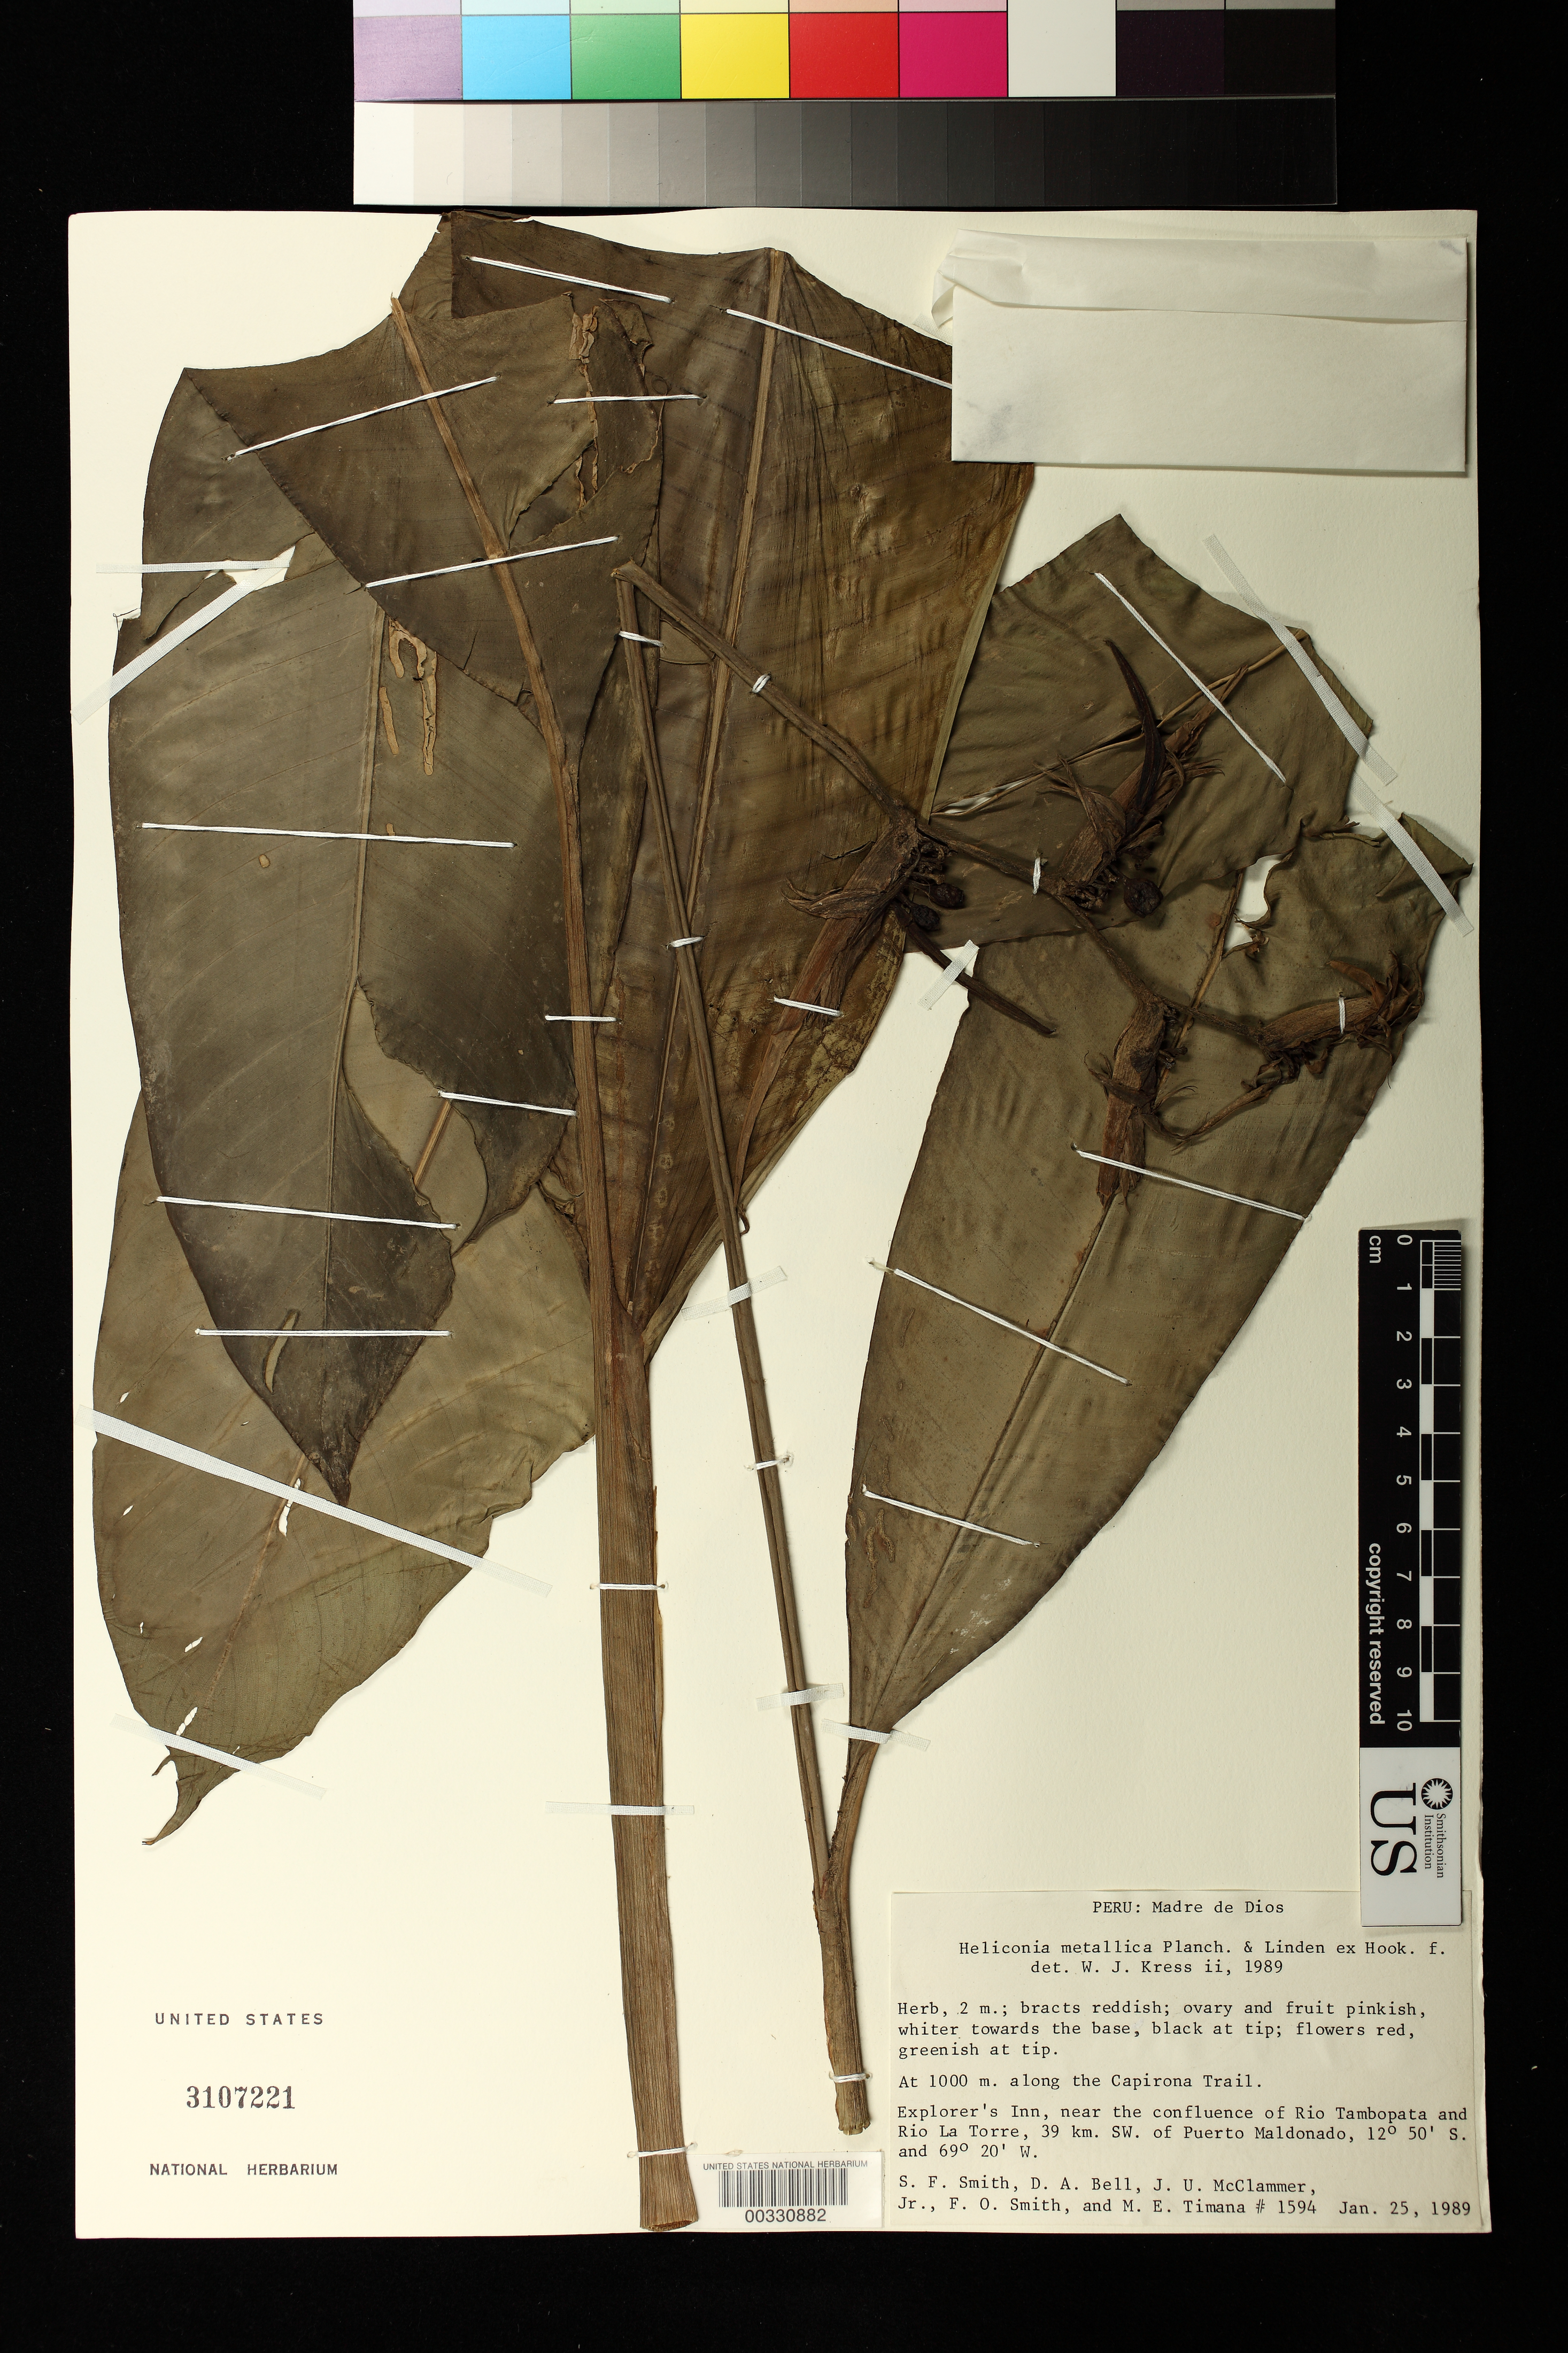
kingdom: Plantae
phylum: Tracheophyta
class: Liliopsida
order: Zingiberales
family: Heliconiaceae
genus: Heliconia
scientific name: Heliconia metallica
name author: Planch. & Linden ex Hook.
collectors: S.F. Smith, D. A. Bell, J. Mcclammer Jr. & F. Smith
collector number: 1594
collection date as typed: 25 Jan 1989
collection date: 1989-01-25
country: Peru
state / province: Madre de Dios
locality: Explorer's inn, near confluence of rio tambopata and rio la torre, 39 km sw of puerto maldonado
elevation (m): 1000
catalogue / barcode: US 3107221